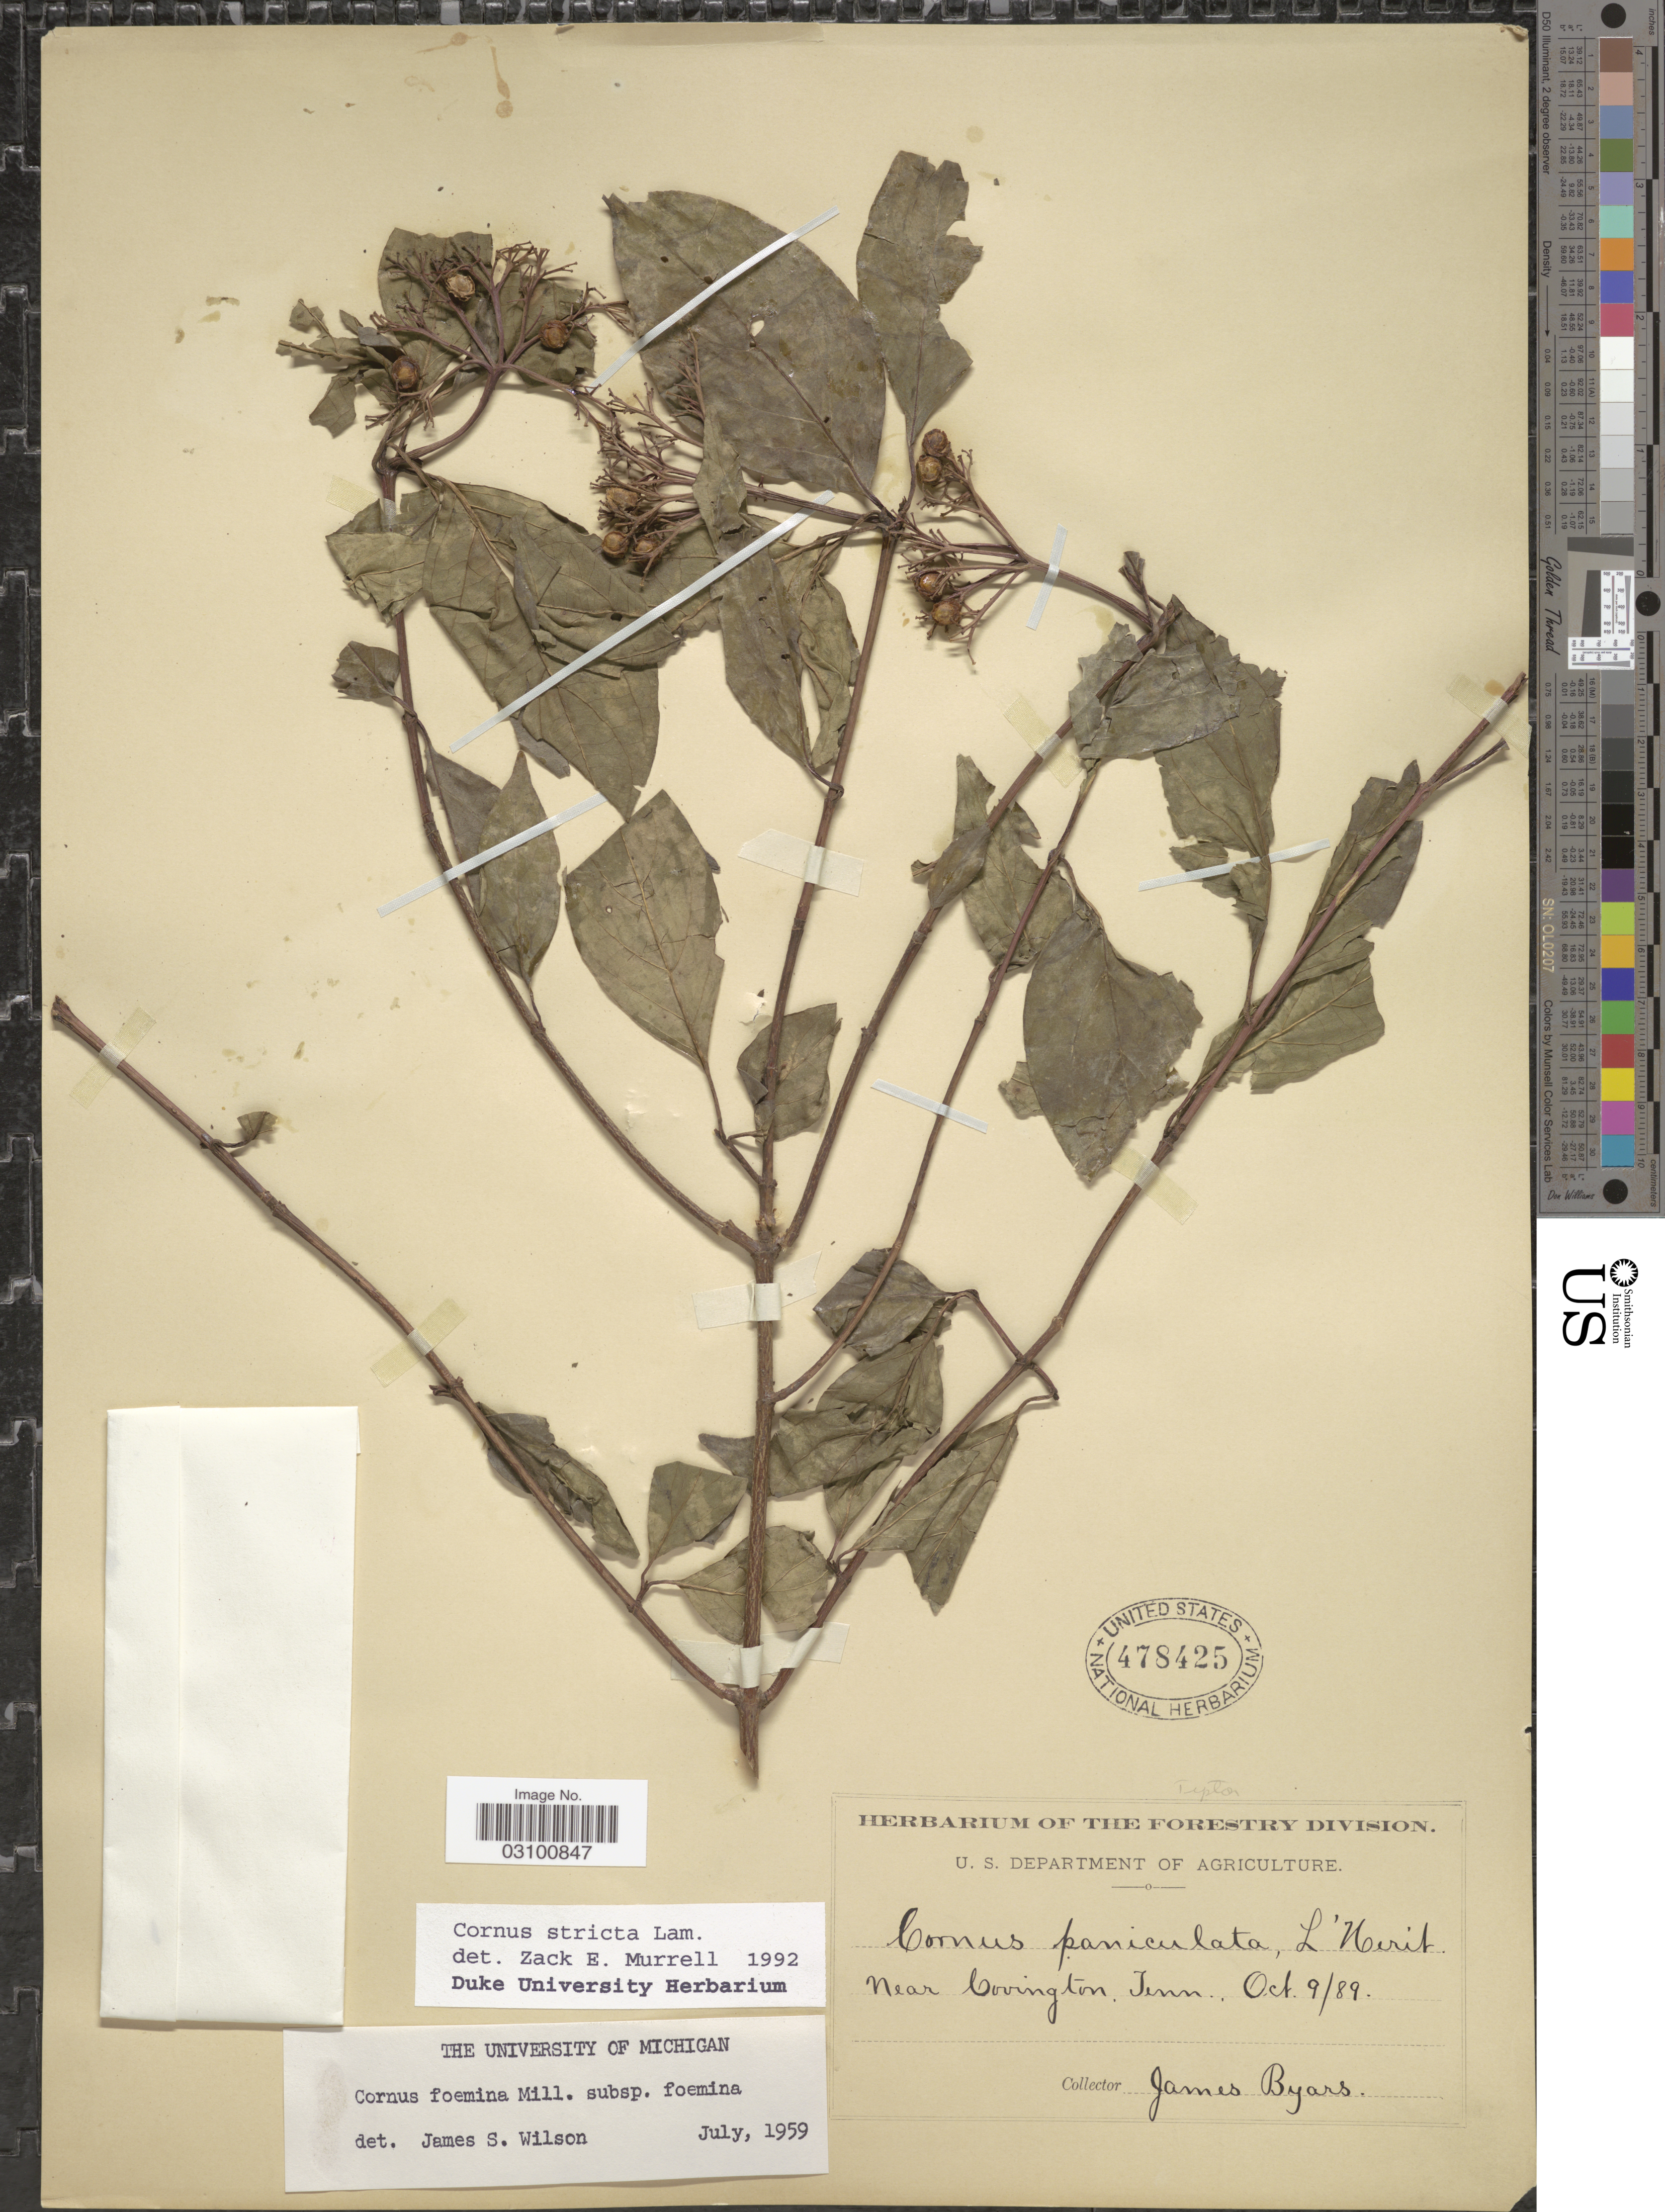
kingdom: Plantae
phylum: Tracheophyta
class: Magnoliopsida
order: Cornales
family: Cornaceae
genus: Cornus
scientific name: Cornus stricta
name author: Lam.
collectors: J. Byars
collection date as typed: Transcribed d/m/y: 9/10/89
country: United States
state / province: Tennessee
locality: Near Covington.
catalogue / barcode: US 478425